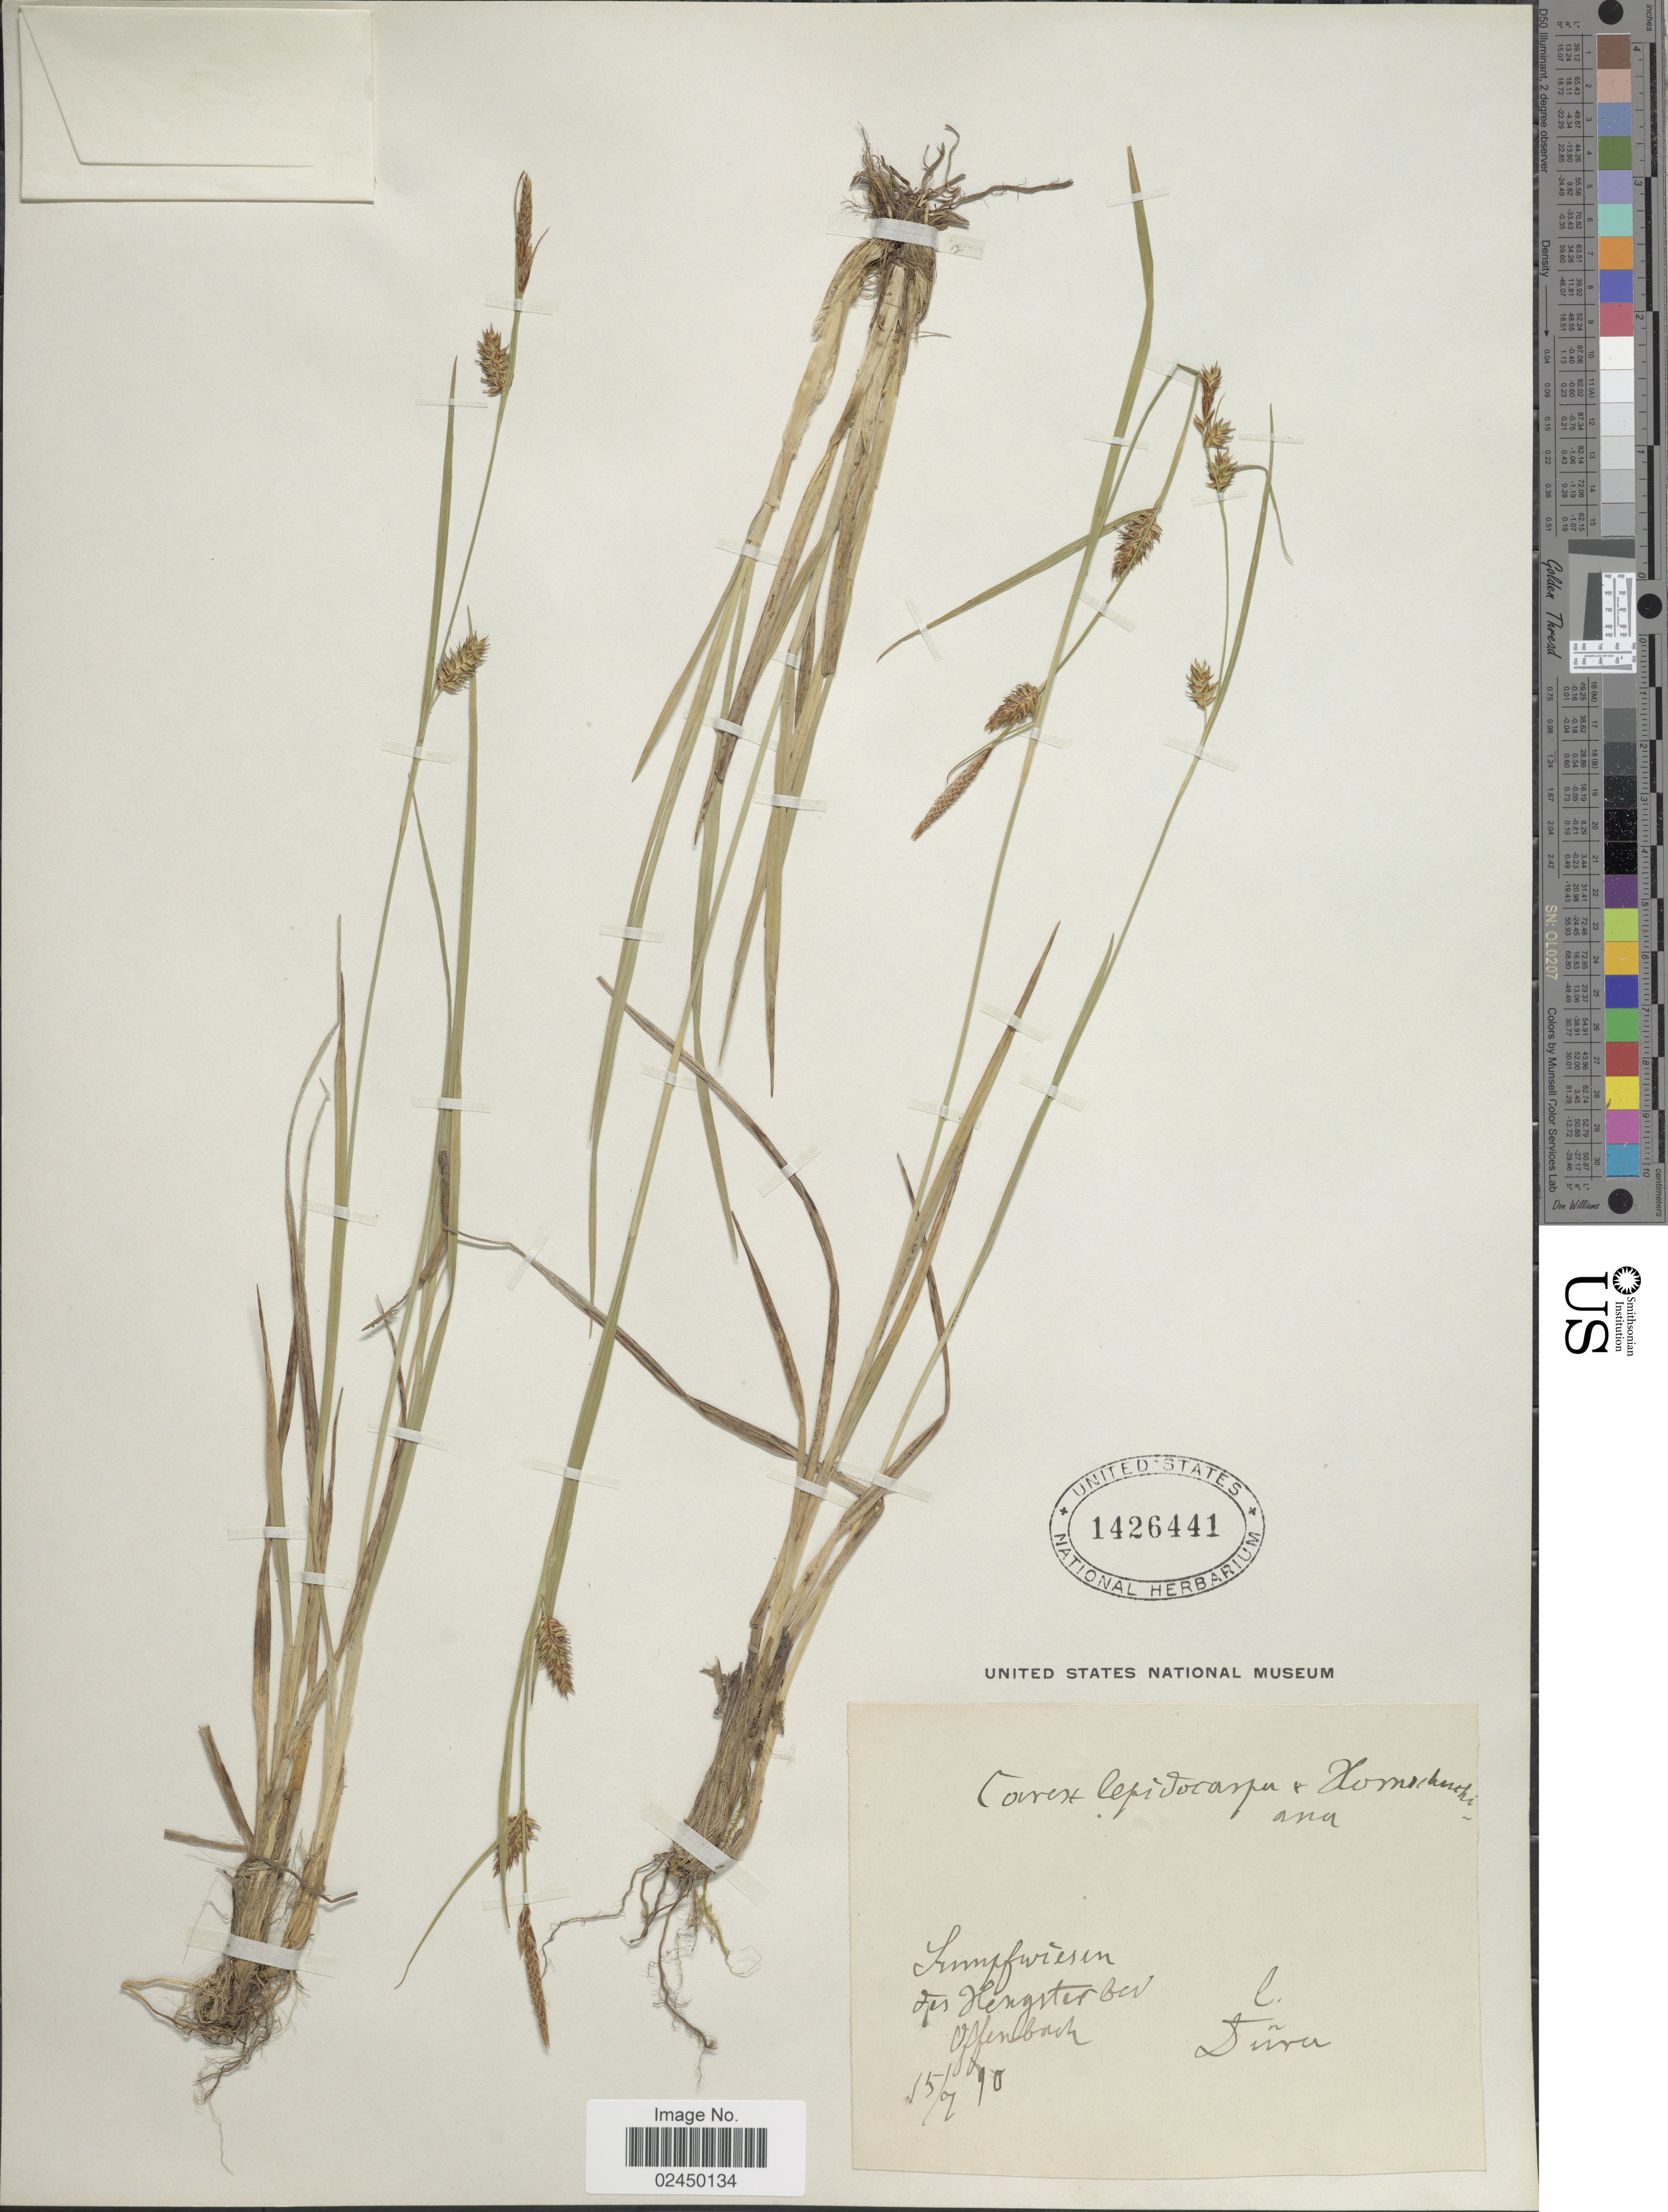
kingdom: Plantae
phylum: Tracheophyta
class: Liliopsida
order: Poales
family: Cyperaceae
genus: Carex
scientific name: Carex lepidocarpa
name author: Tausch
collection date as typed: Transcribed d/m/y: 15/7/90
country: Germany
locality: Sumpfwiesen des Hengster bei Offenbach [interpreted]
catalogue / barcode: US 1426441